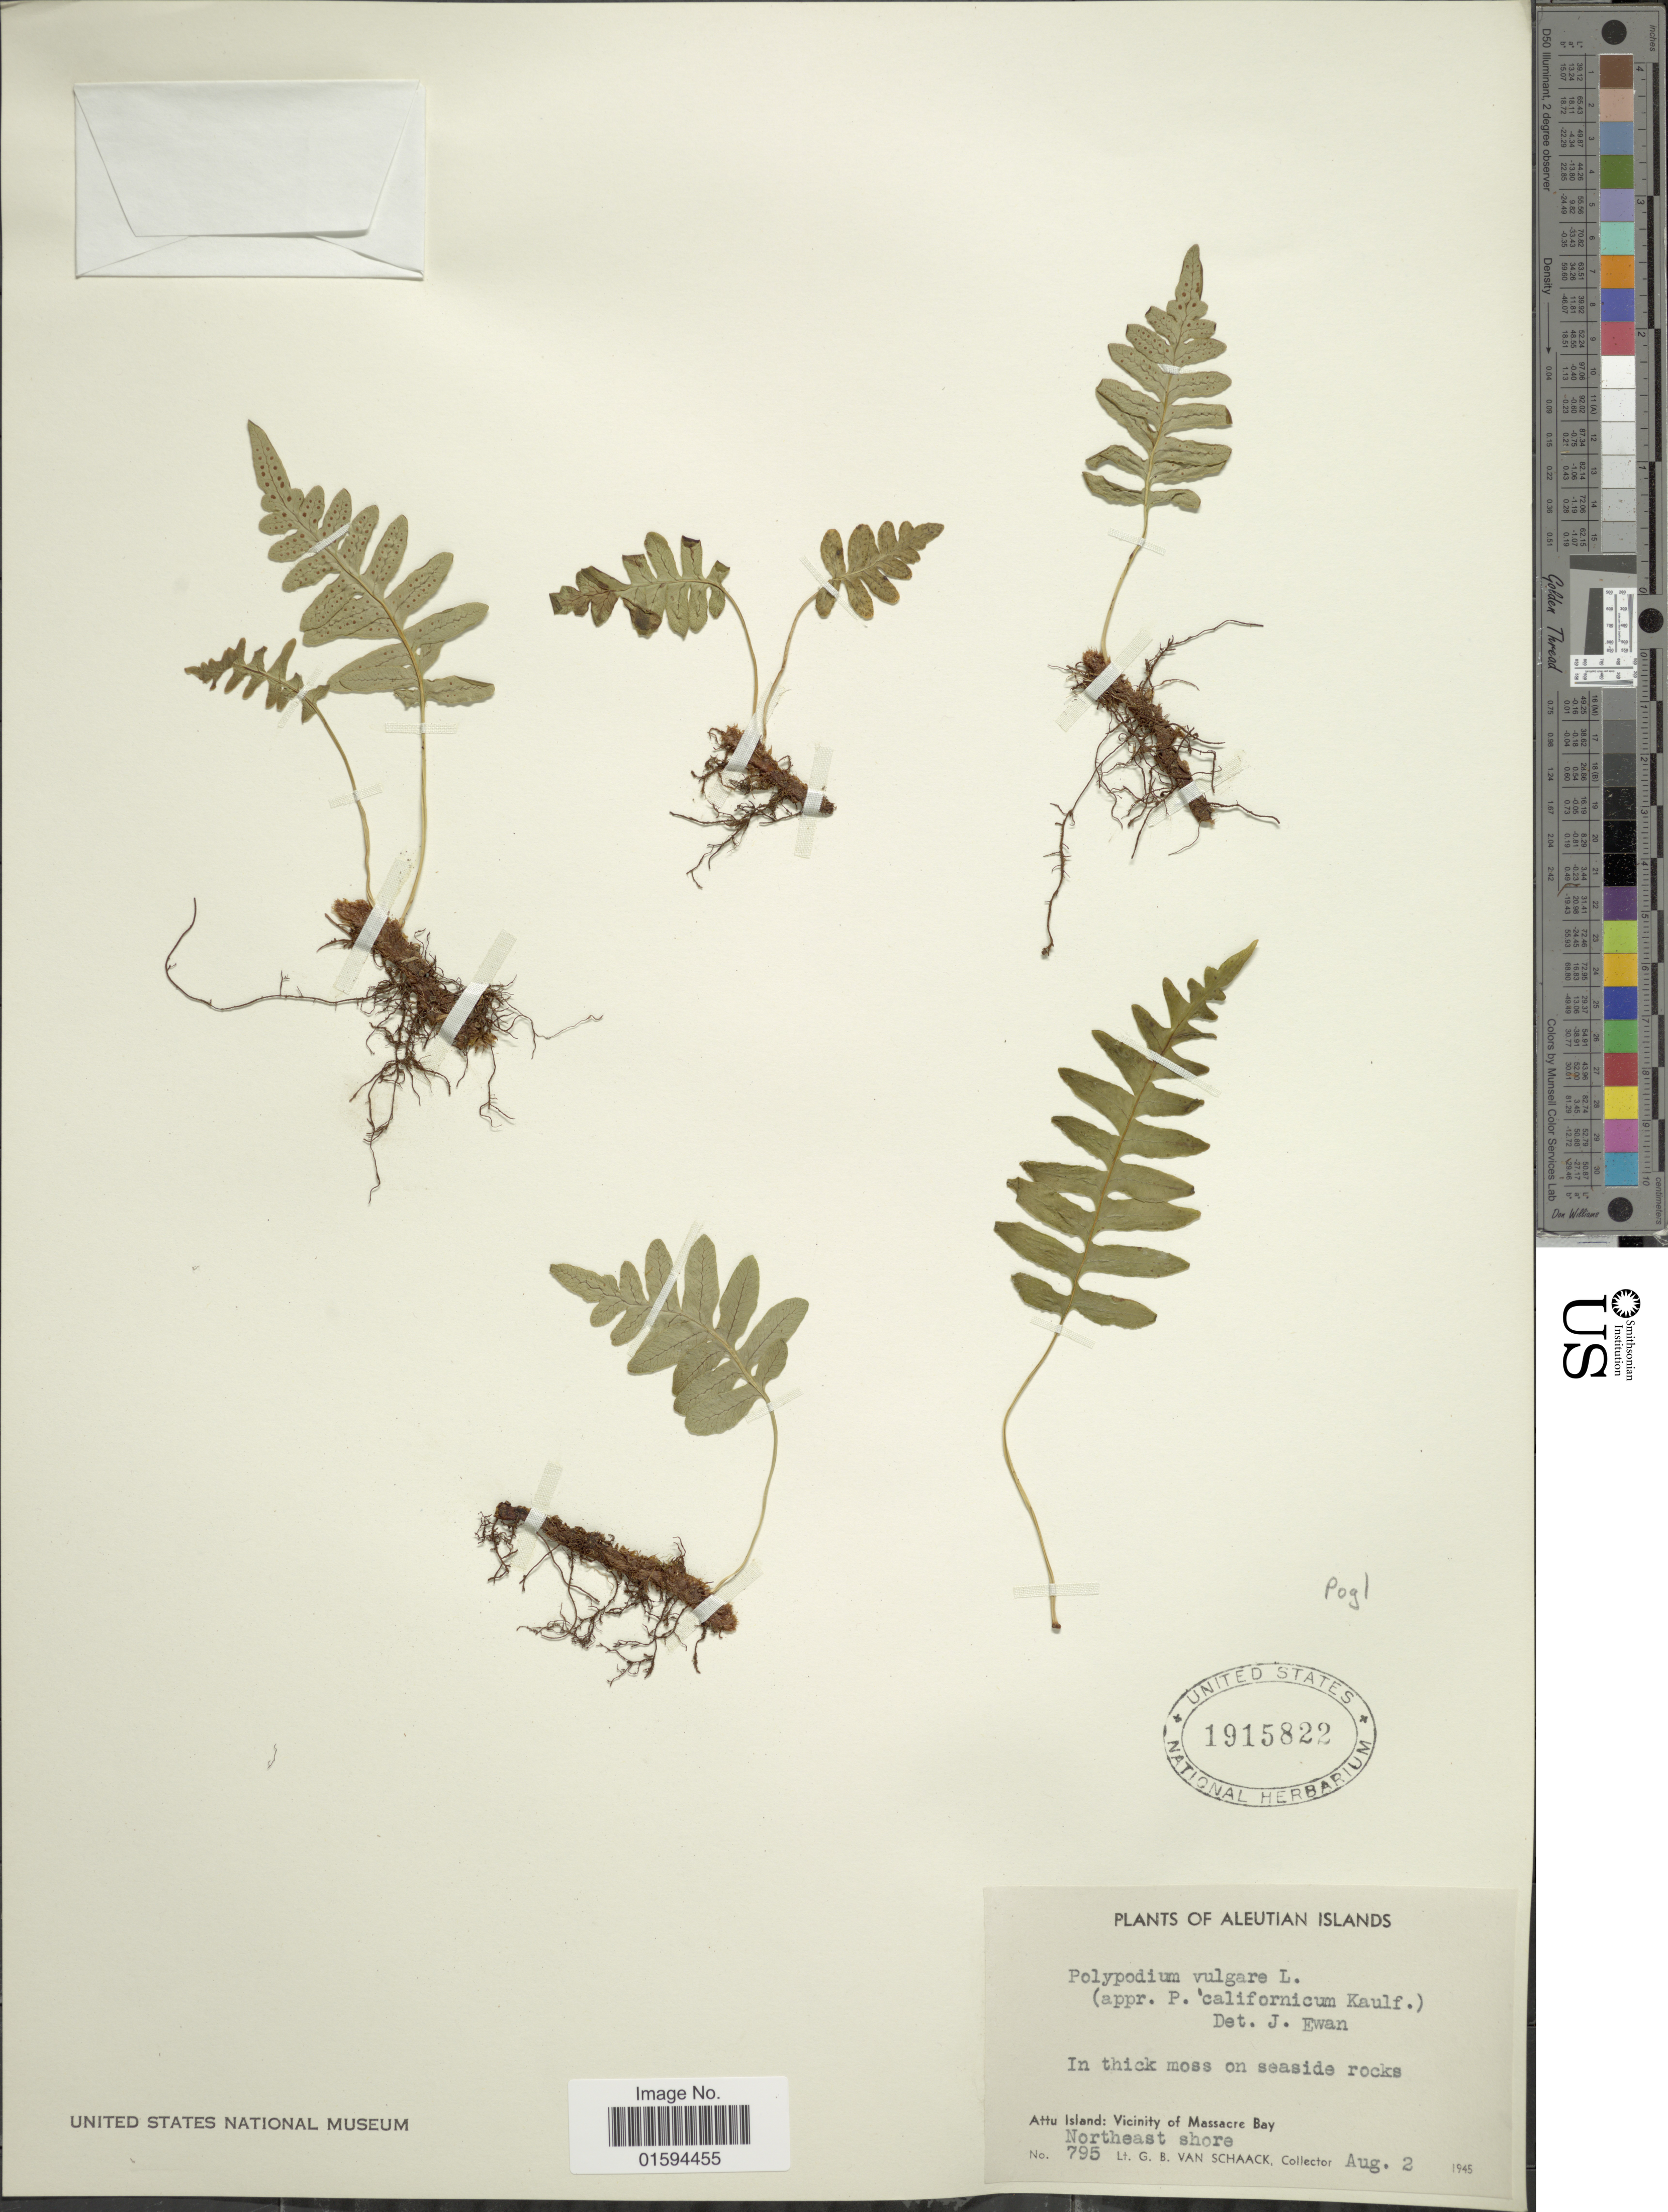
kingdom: Plantae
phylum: Tracheophyta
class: Polypodiopsida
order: Polypodiales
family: Polypodiaceae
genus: Polypodium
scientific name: Polypodium glycyrrhiza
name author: D.C. Eaton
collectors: G. Van Schaack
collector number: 795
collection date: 1945-08-02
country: United States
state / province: Alaska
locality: Attu Island: vicinity of Massacre Bay, northeast shore, Aleutian Islands, on seaside rocks.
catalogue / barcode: US 1915822